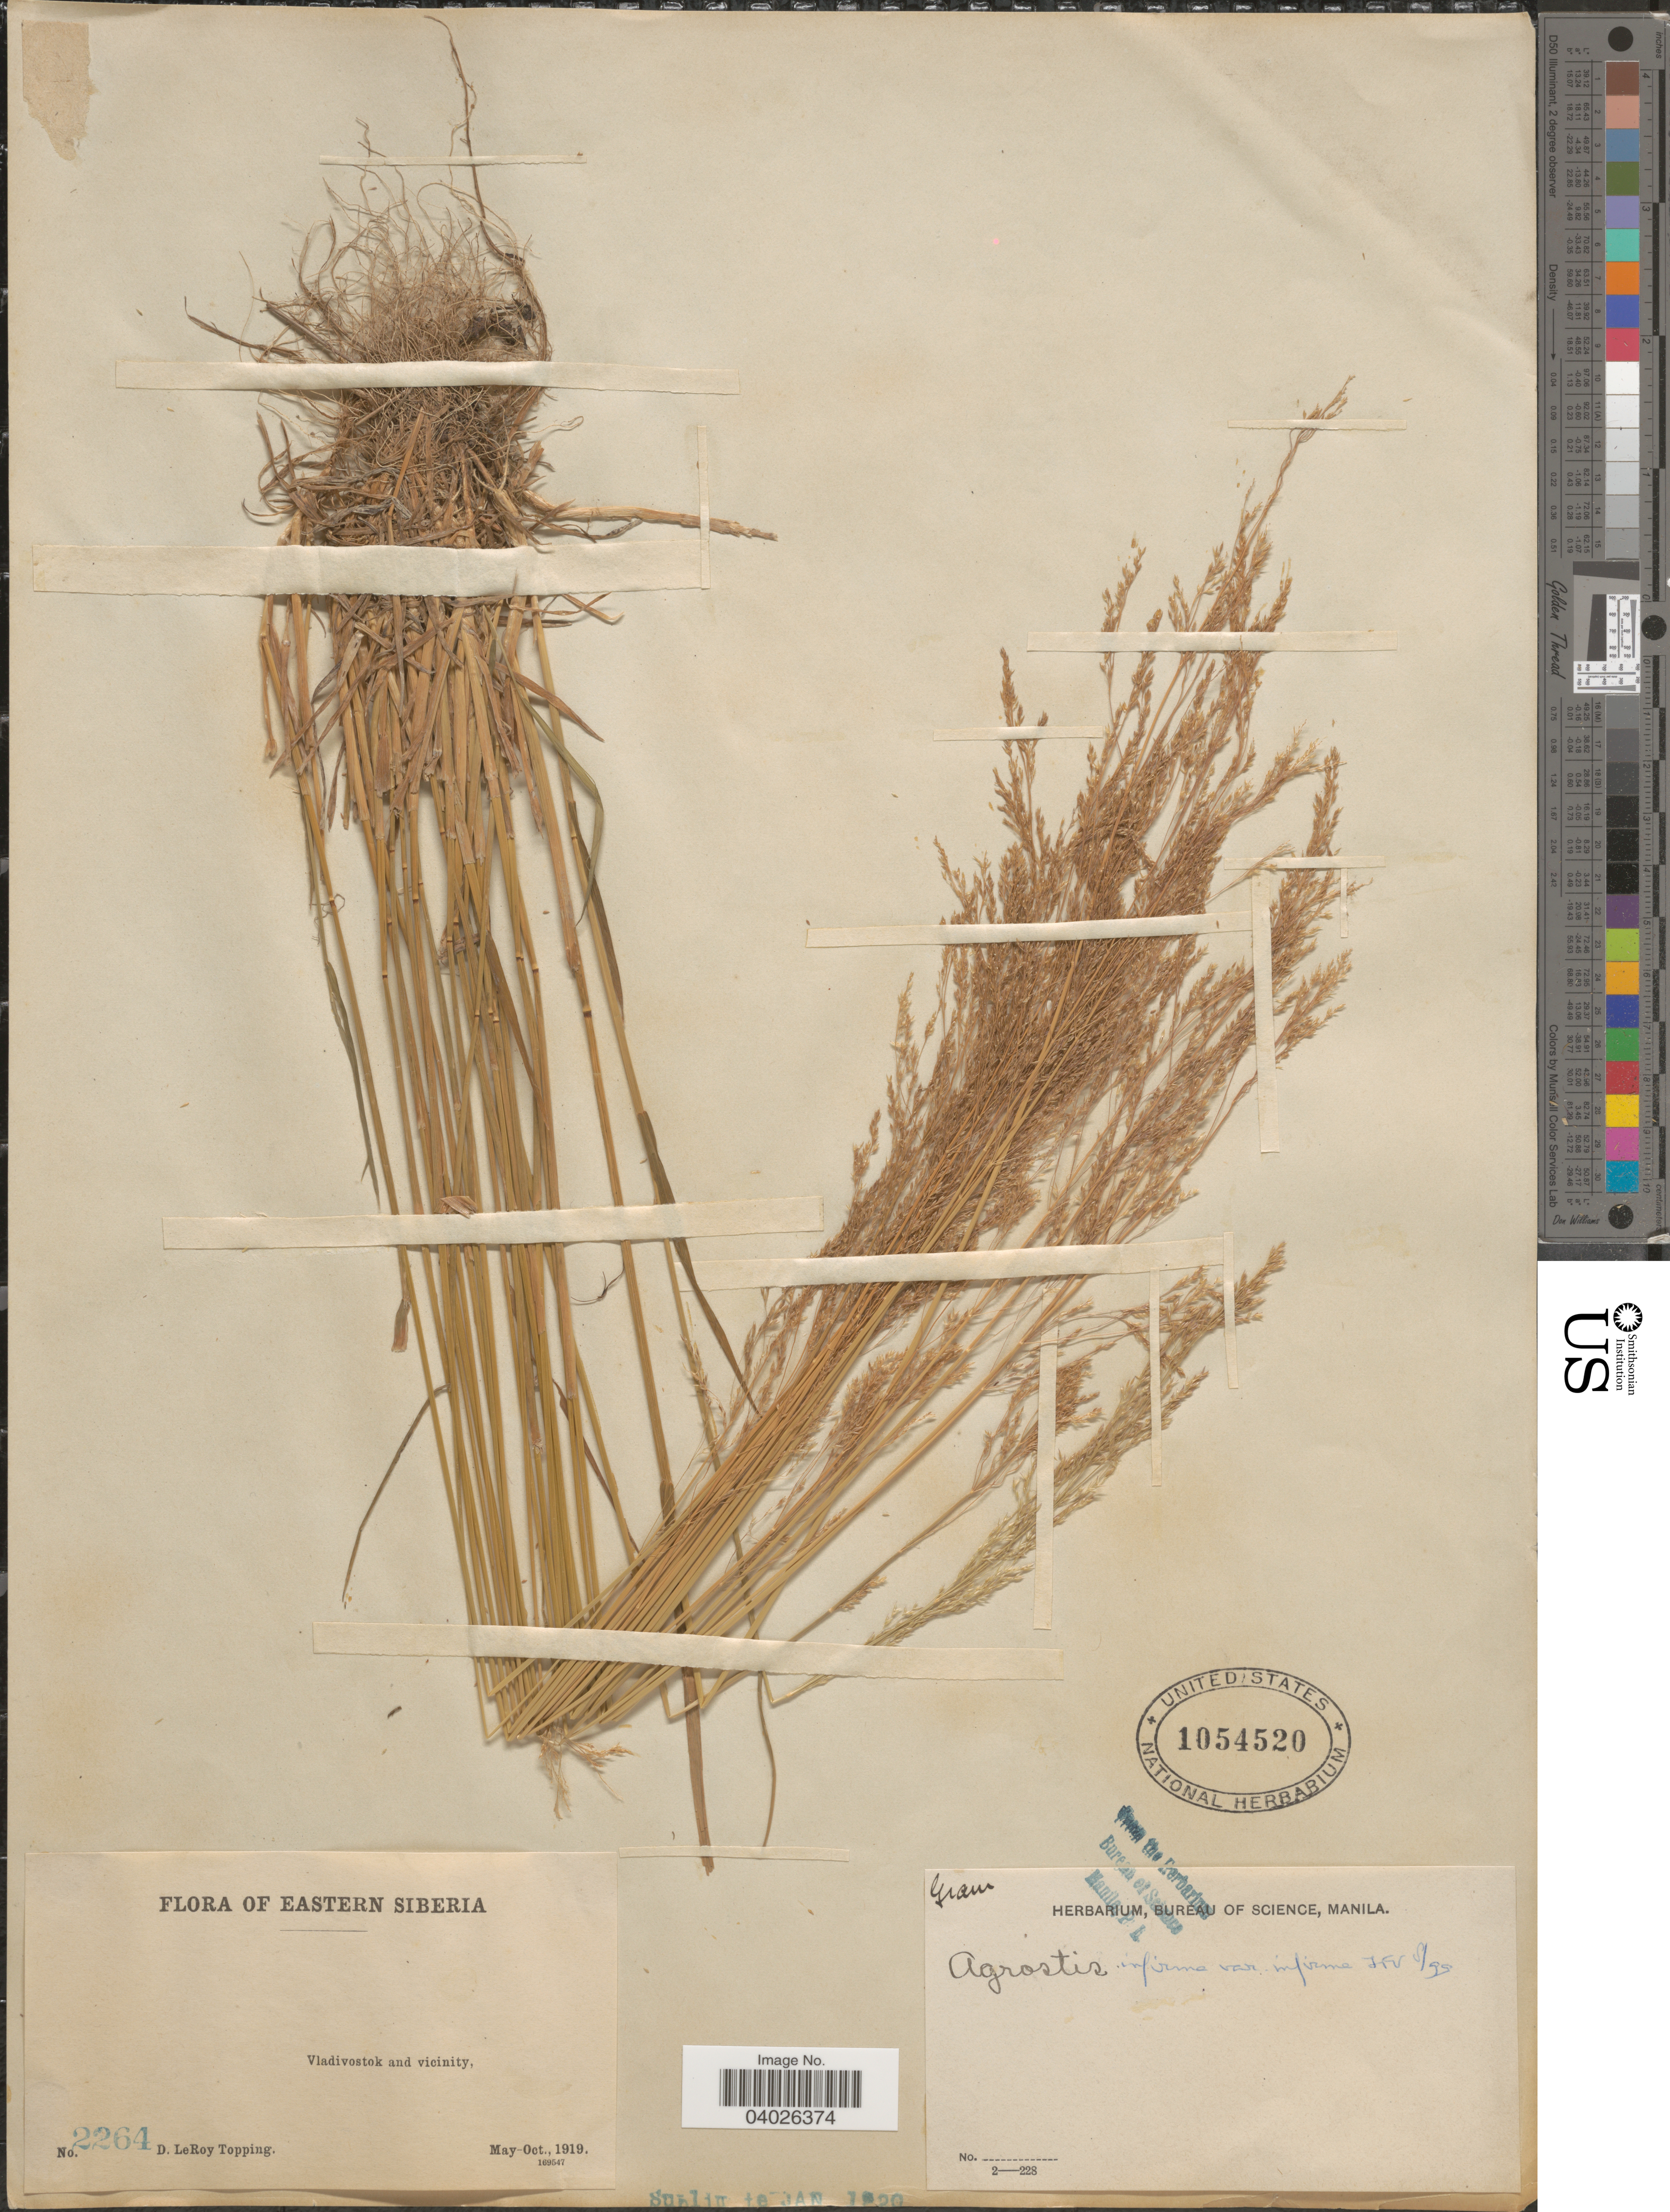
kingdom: Plantae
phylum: Tracheophyta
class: Liliopsida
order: Poales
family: Poaceae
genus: Agrostis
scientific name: Agrostis infirma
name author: Büse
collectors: D. L. Topping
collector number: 2264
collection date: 1919-05/1919-10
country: Russian Federation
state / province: Primorsky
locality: Eastern Siberia. Vladivostok and vicinity.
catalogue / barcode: US 1054520